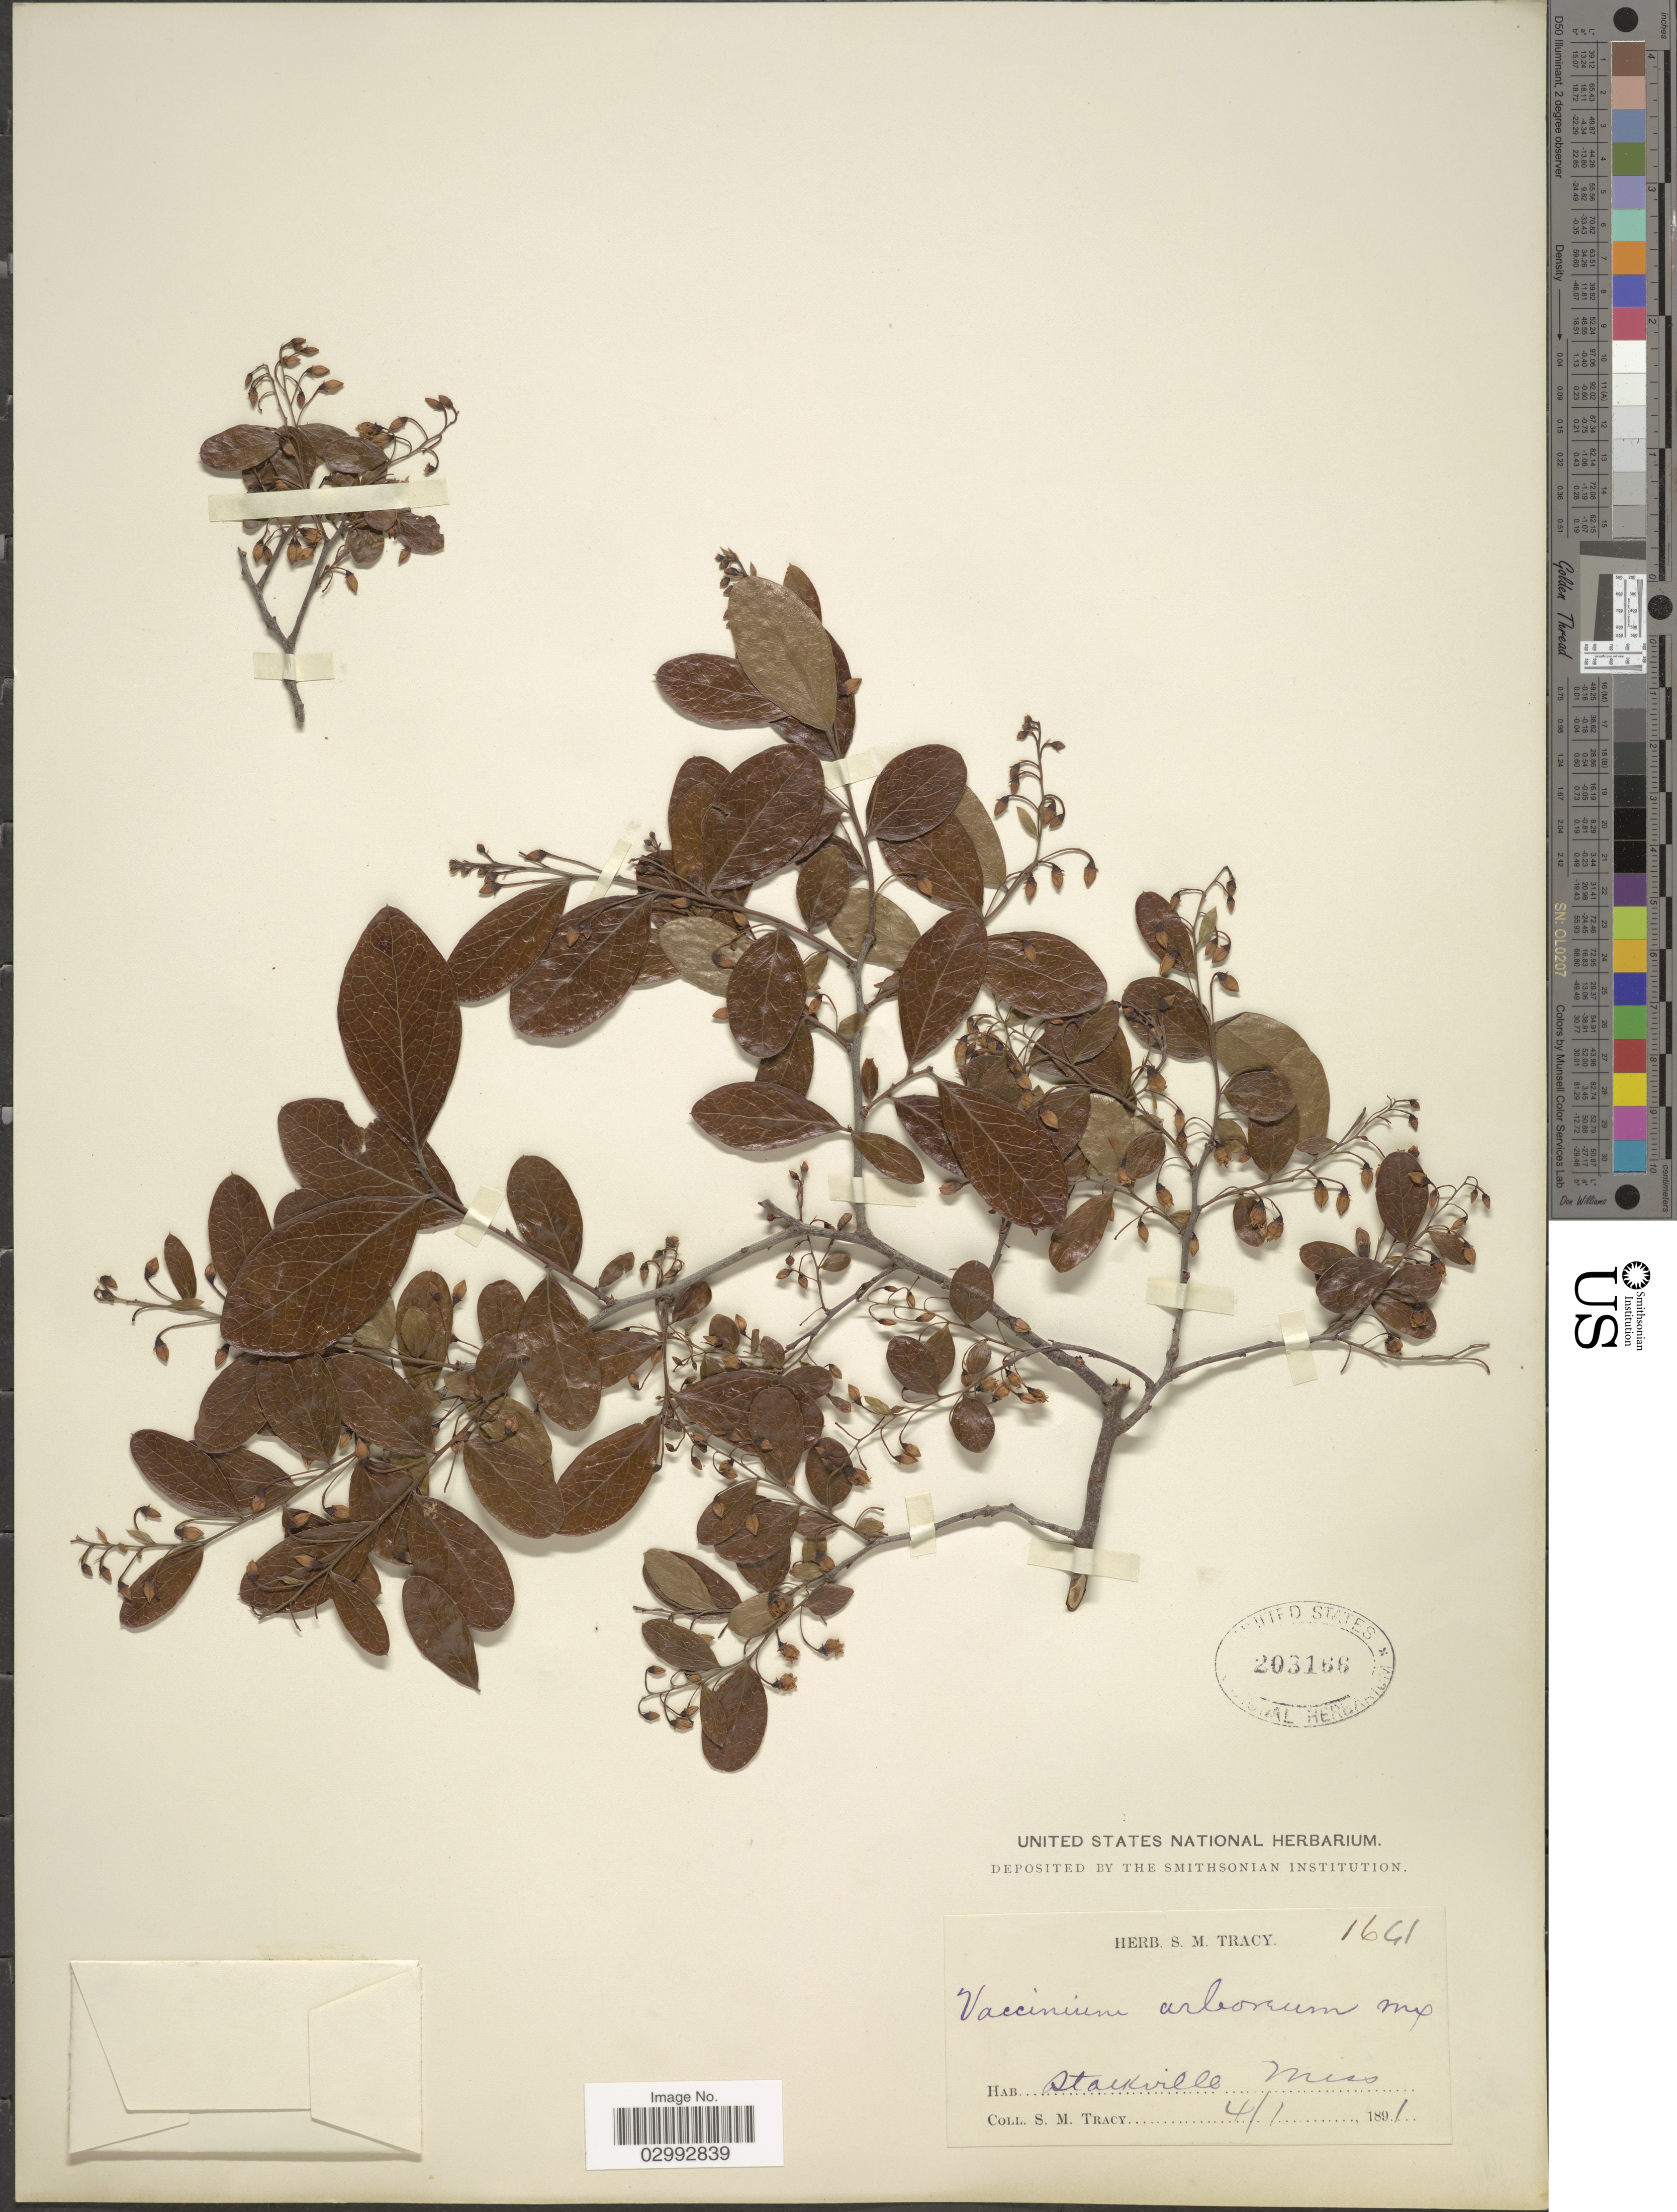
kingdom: Plantae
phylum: Tracheophyta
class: Magnoliopsida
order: Ericales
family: Ericaceae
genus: Batodendron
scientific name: Batodendron arboreum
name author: Nutt.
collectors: S. M. Tracy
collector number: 1641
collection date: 1891-04-01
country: United States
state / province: Mississippi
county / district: Oktibbeha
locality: Starkville.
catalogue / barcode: US 203166